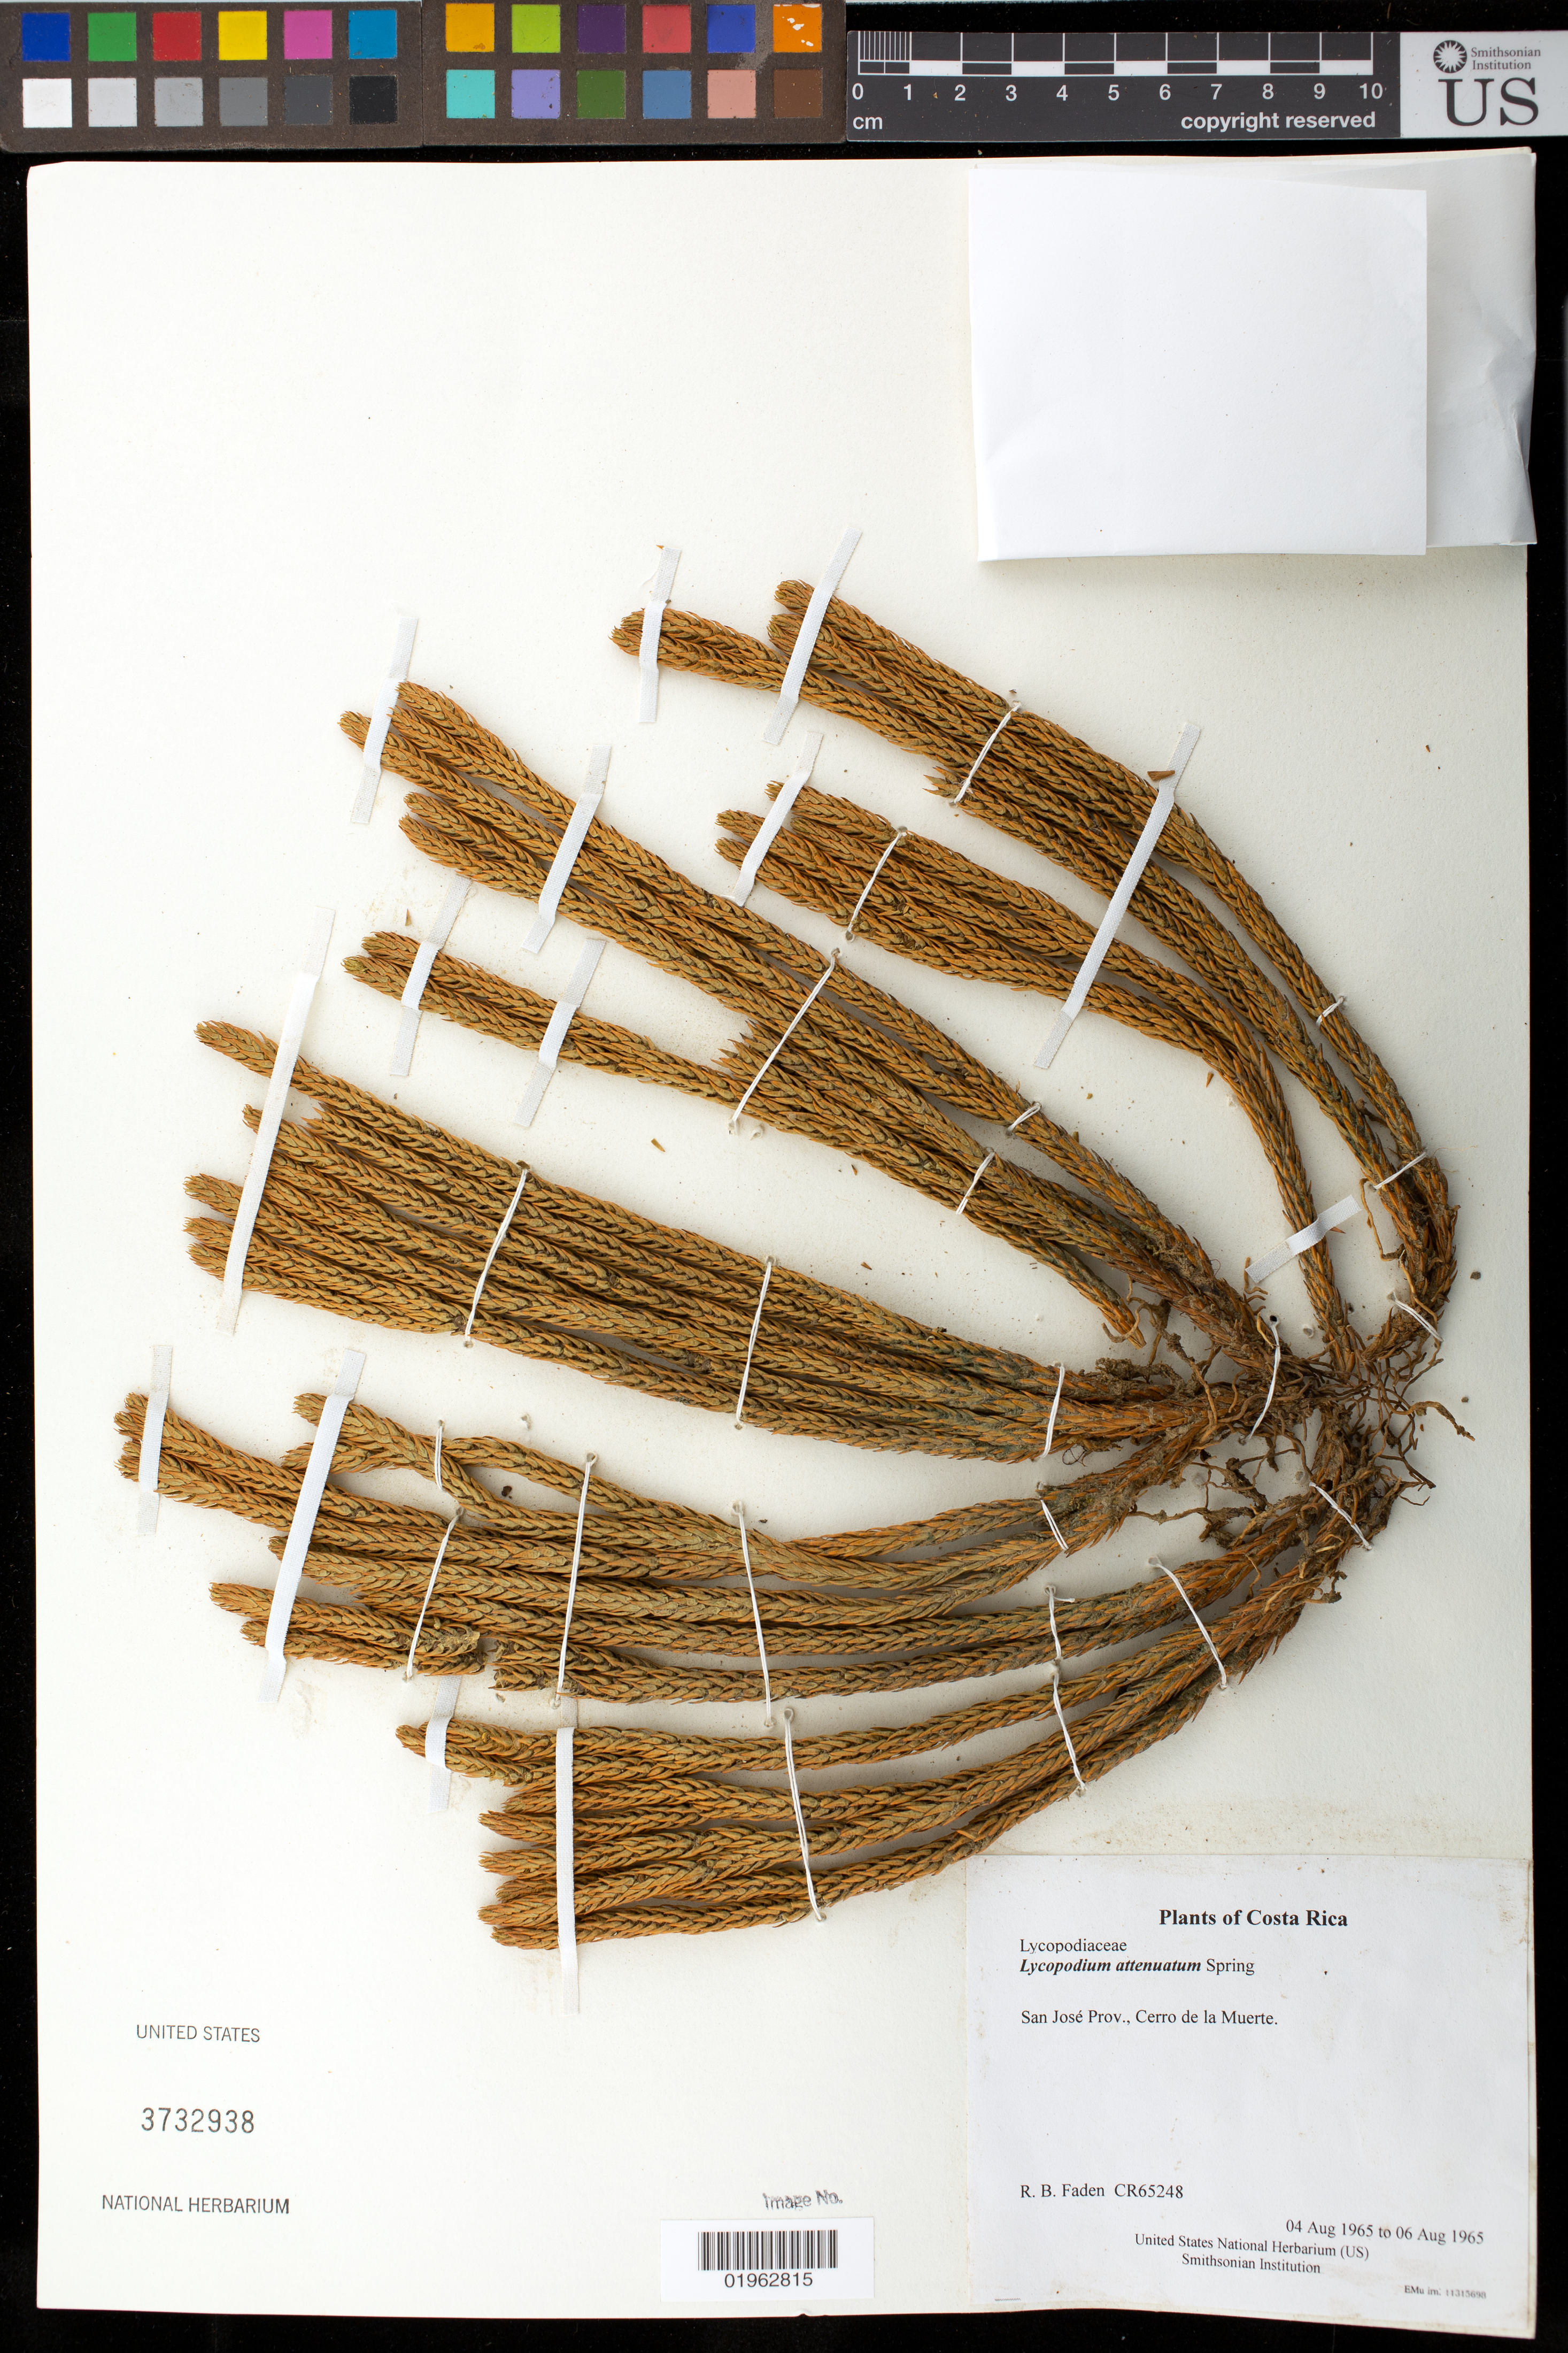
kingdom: Plantae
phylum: Tracheophyta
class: Lycopodiopsida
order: Lycopodiales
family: Lycopodiaceae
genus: Phlegmariurus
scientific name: Phlegmariurus attenuatus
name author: (Spring) B. Øllg.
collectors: R. B. Faden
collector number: CR65248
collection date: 1965-08-04/1965-08-06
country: Costa Rica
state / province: San José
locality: Cerro de la Muerte.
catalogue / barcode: US 3732938